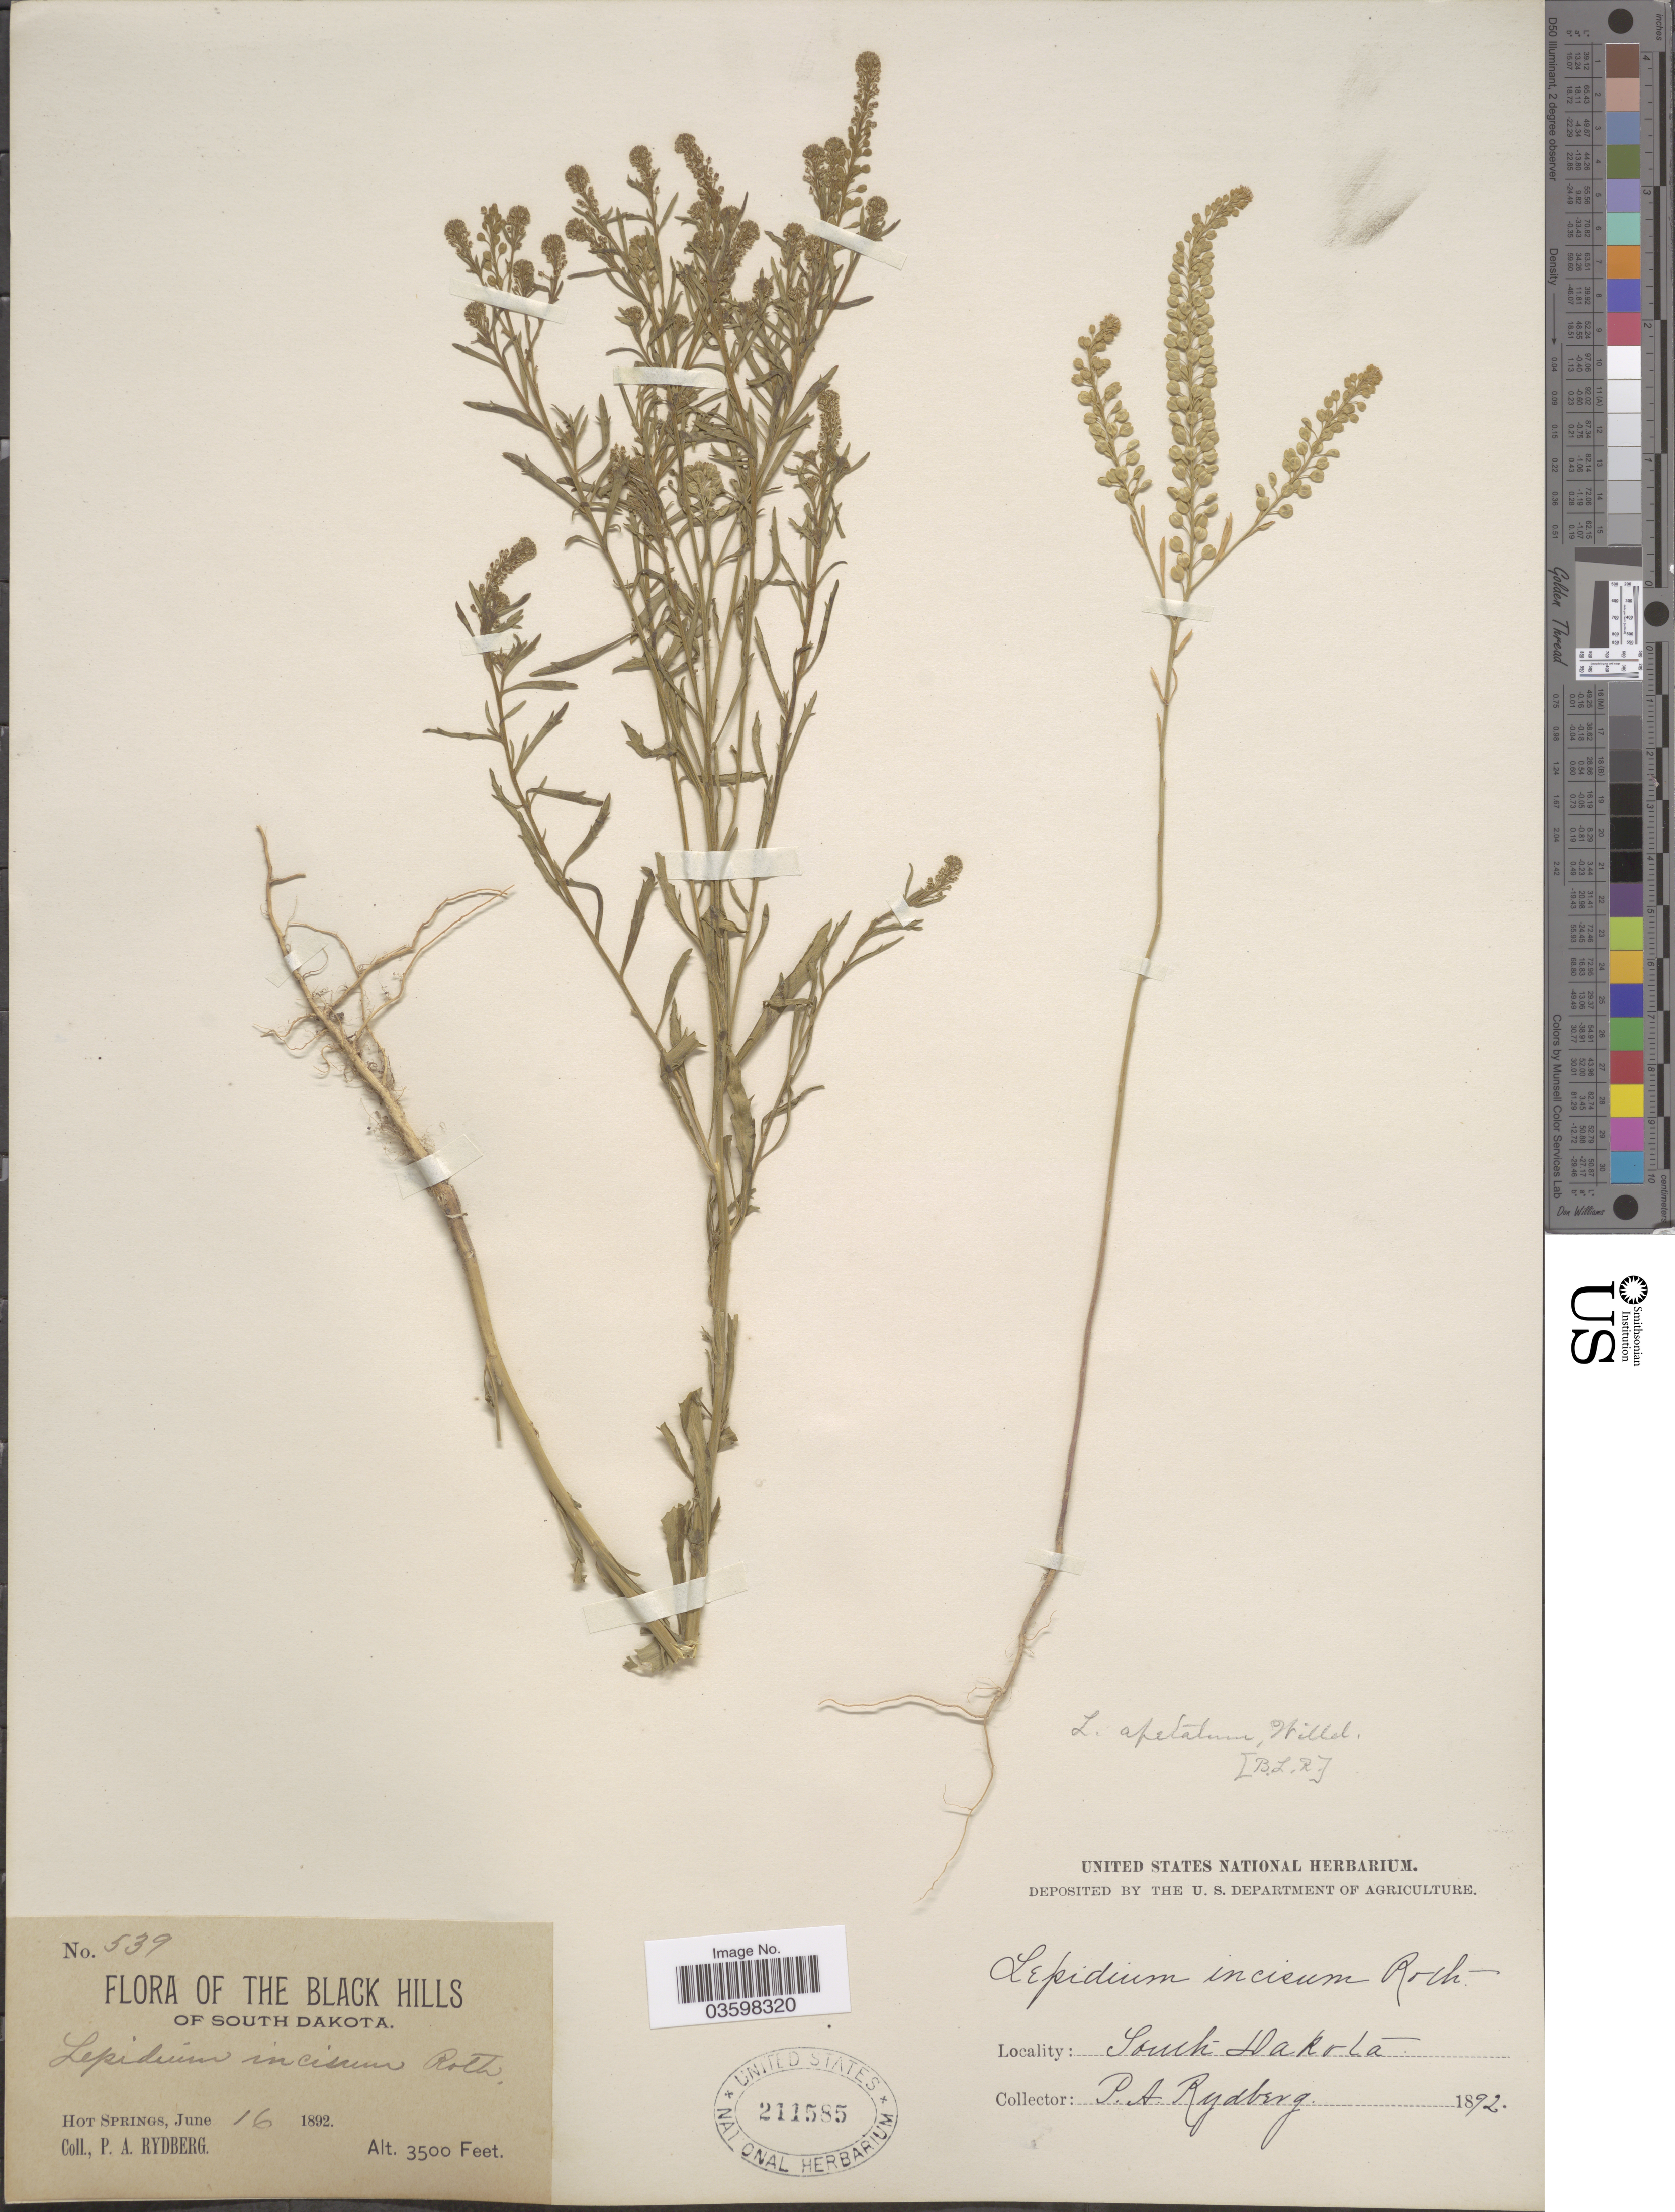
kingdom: Plantae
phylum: Tracheophyta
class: Magnoliopsida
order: Brassicales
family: Brassicaceae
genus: Lepidium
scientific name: Lepidium densiflorum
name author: Schrad.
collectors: P. A. Rydberg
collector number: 539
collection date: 1892-06-16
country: United States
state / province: South Dakota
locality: The Black Hills of South Dakota. Hot Springs.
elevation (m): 1067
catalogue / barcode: US 211585